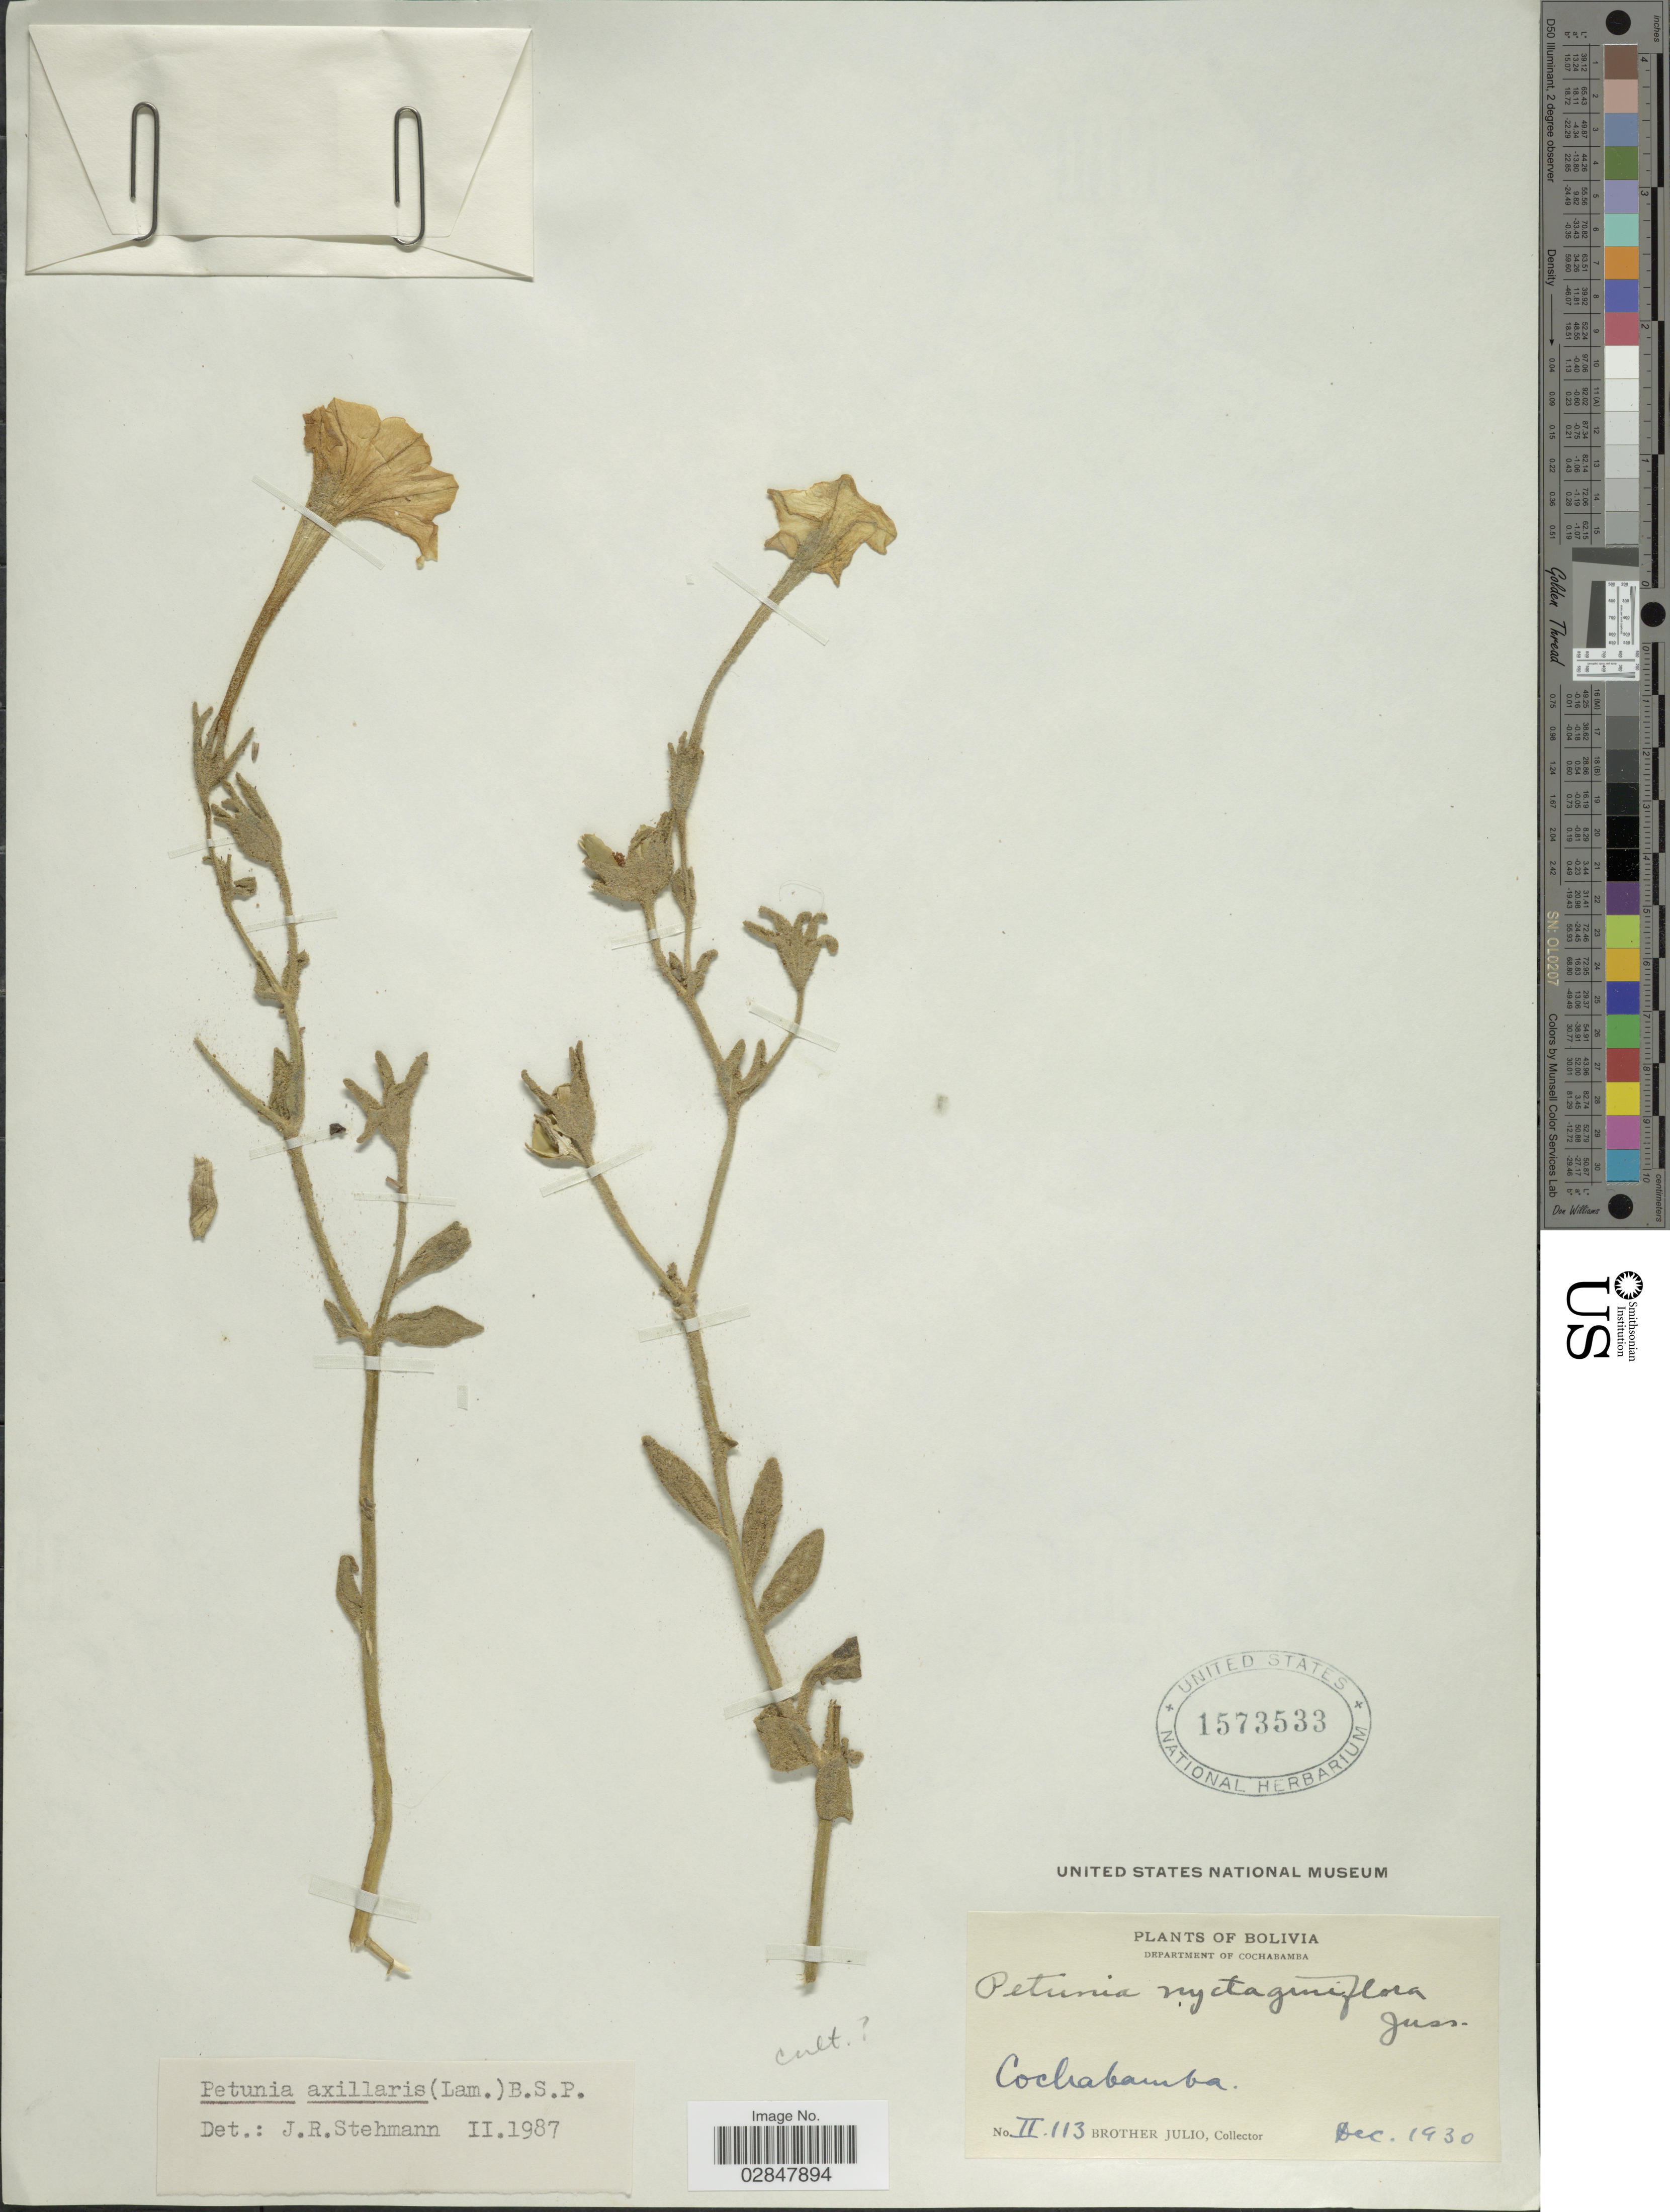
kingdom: Plantae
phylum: Tracheophyta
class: Magnoliopsida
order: Solanales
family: Solanaceae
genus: Petunia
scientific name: Petunia axillaris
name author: (Lam.) Britton, Stearns & Poggenb.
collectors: Bro. Julio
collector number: II113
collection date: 1930-12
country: Bolivia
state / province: Cochabamba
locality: Department of Cochabamba.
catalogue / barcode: US 1573533